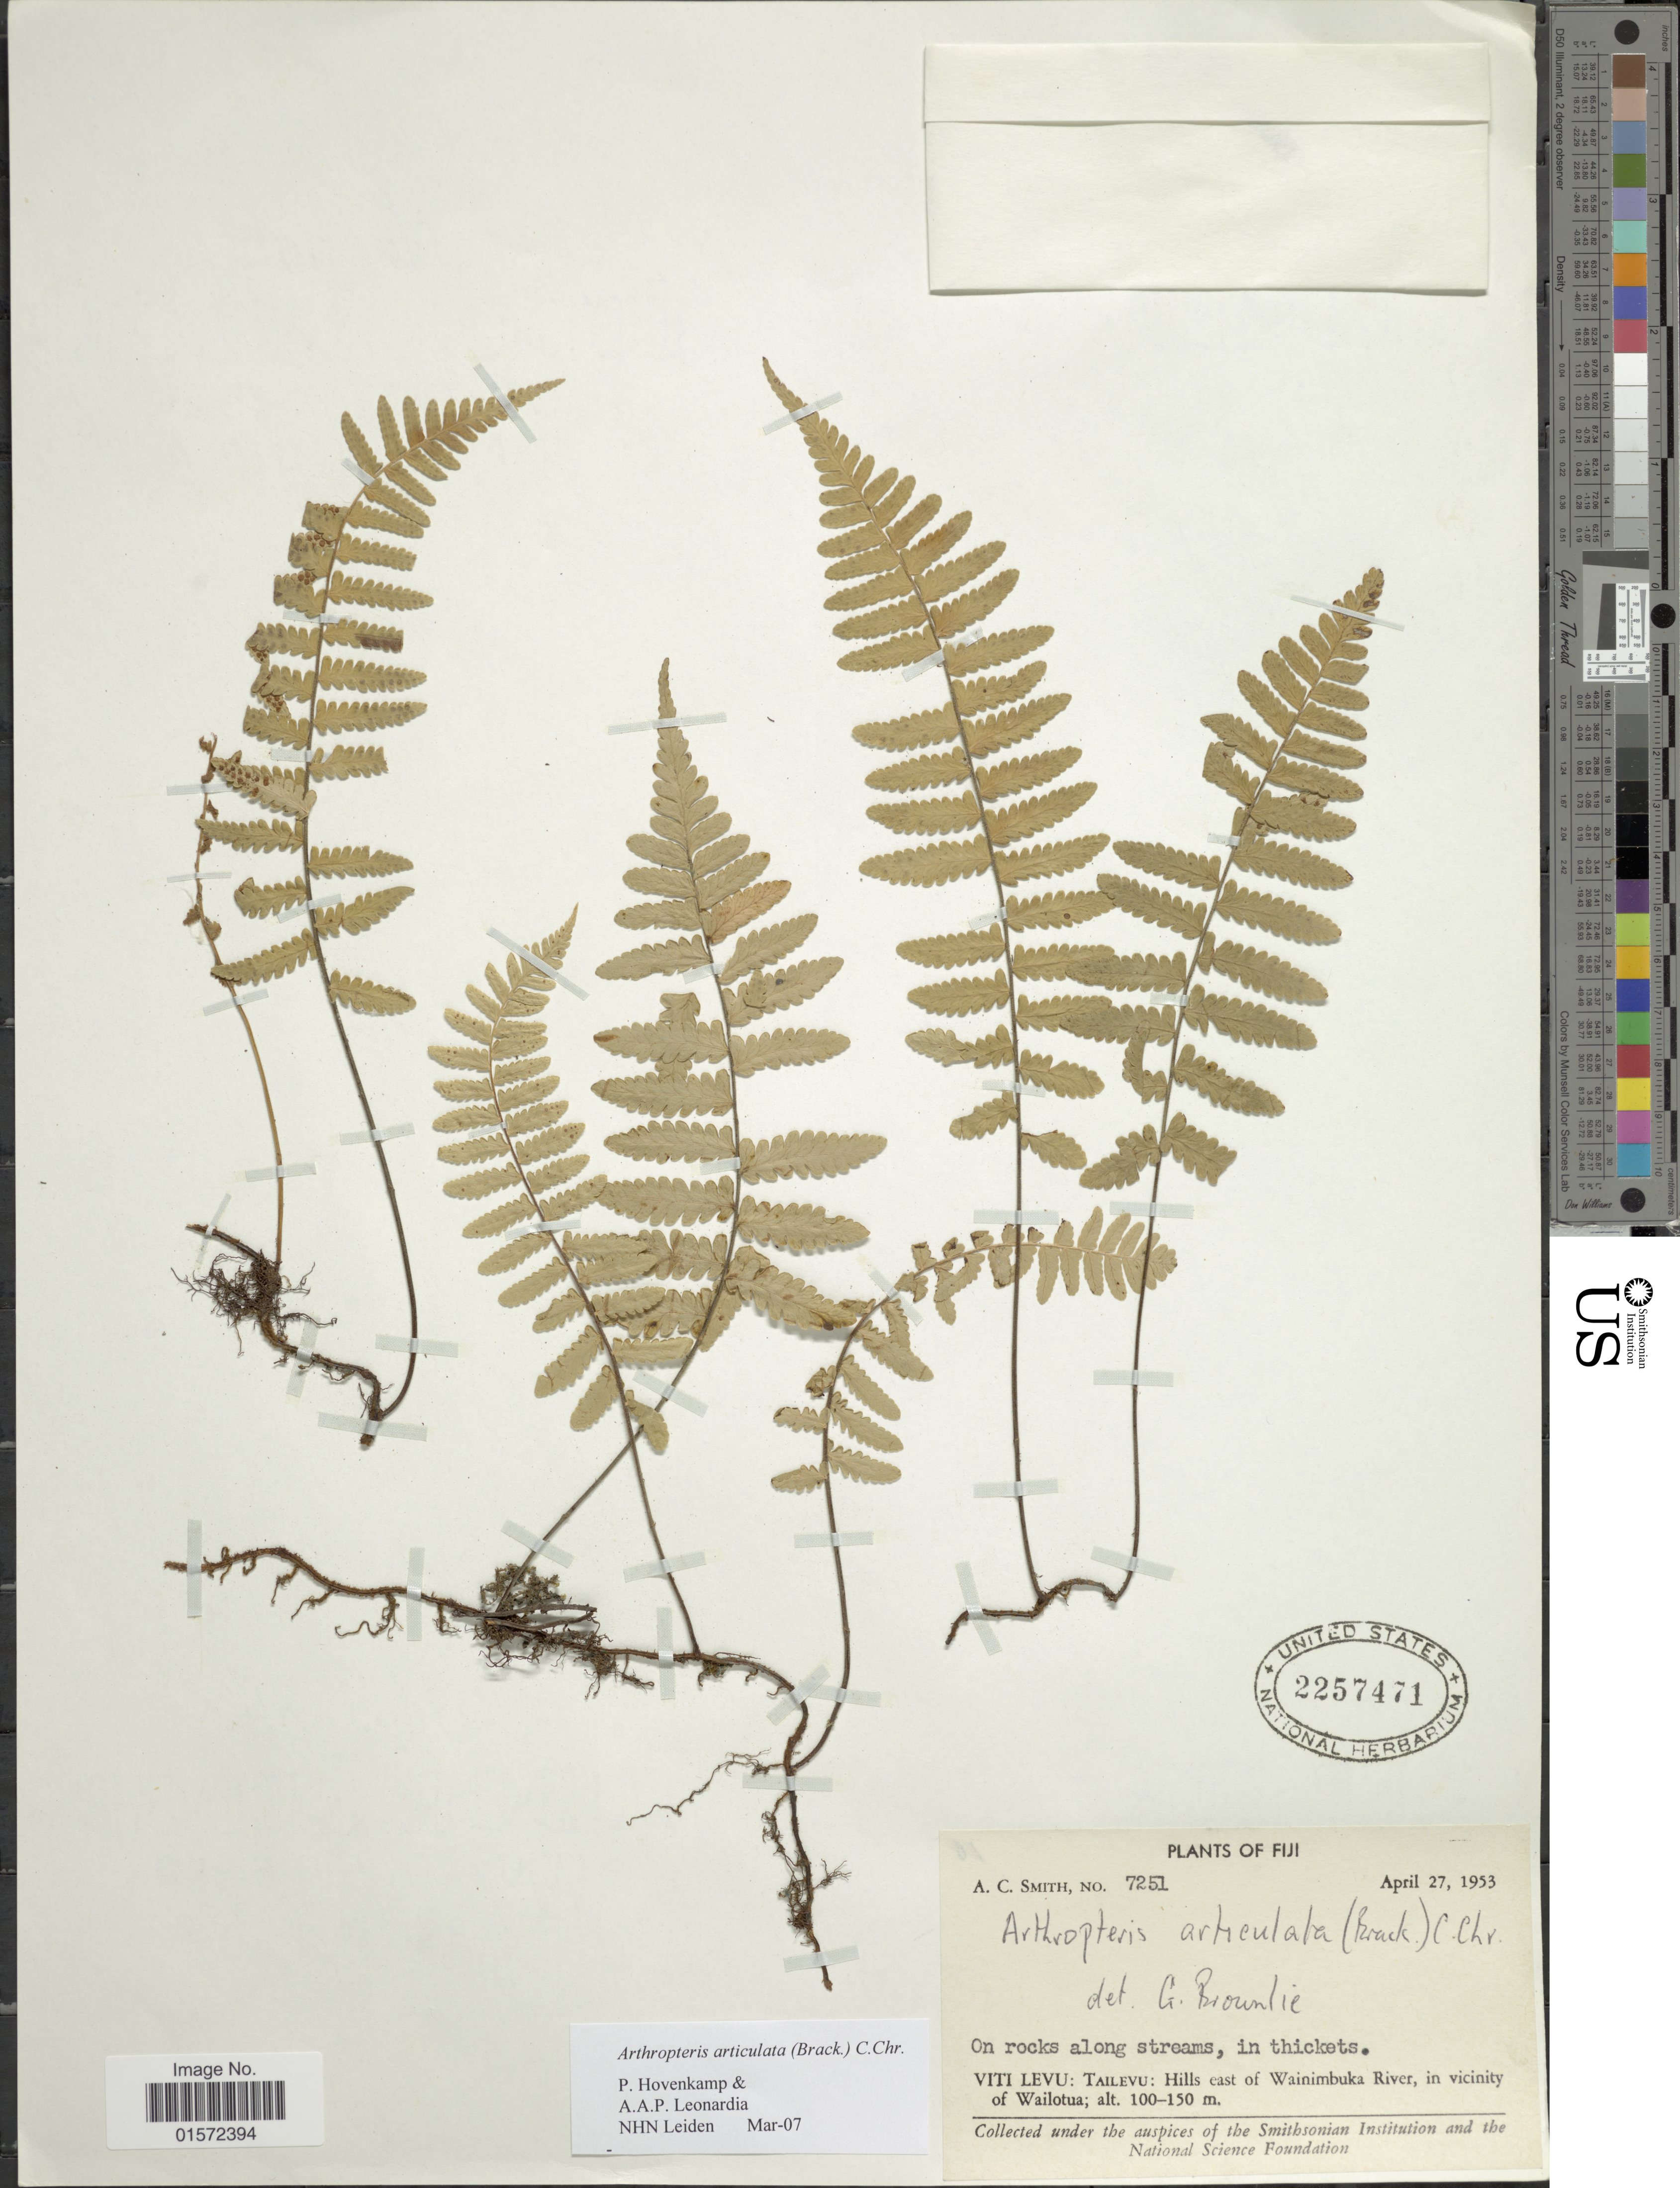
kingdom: Plantae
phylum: Tracheophyta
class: Polypodiopsida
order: Polypodiales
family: Tectariaceae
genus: Arthropteris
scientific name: Arthropteris articulata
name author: (Brack.) C. Chr.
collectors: A. C. Smith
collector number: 7251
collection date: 1953-04-27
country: Fiji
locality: Viti-Levu: Tailevu: Hills east of Wainimbuka River, in vicinity of Wailotua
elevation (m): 100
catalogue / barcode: US 2257471